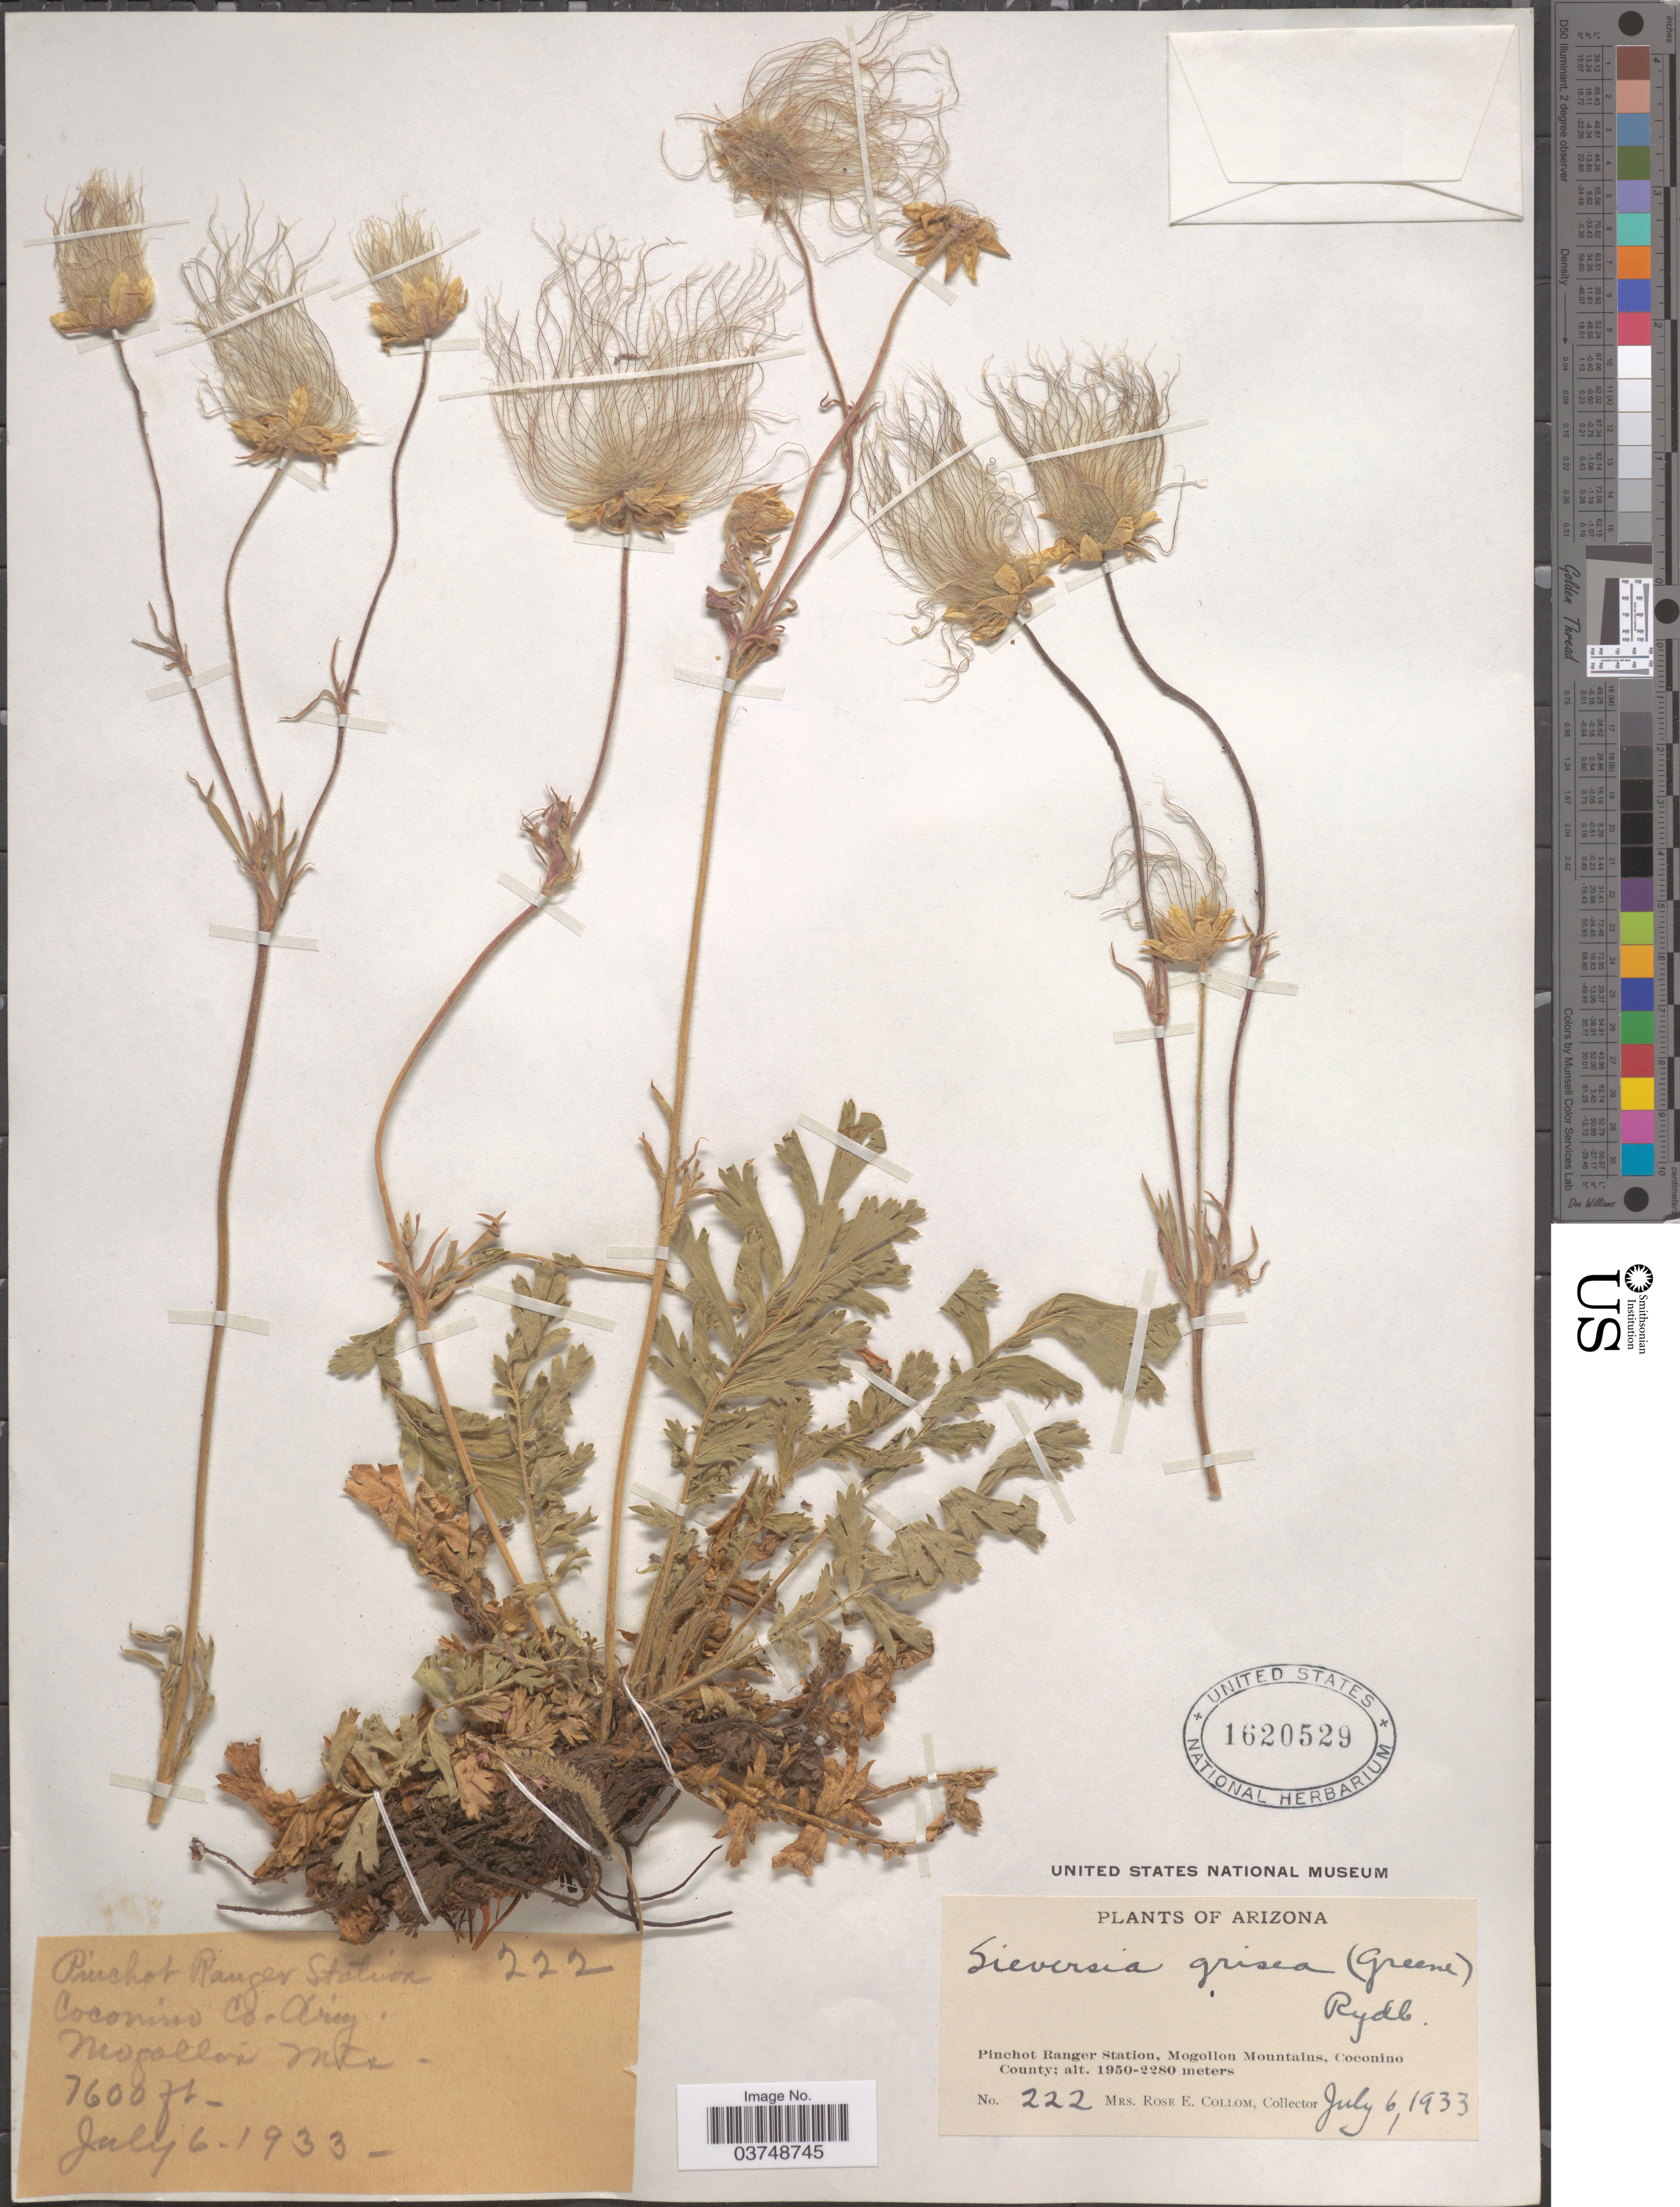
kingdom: Plantae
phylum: Tracheophyta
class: Magnoliopsida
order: Rosales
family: Rosaceae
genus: Geum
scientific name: Geum triflorum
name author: Pursh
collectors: R. E. Collom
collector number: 222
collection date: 1933-07-06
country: United States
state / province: Arizona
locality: Pinchot Ranger Station, Mogollon Mountains, Coconino County.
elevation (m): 2316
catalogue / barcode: US 1620529